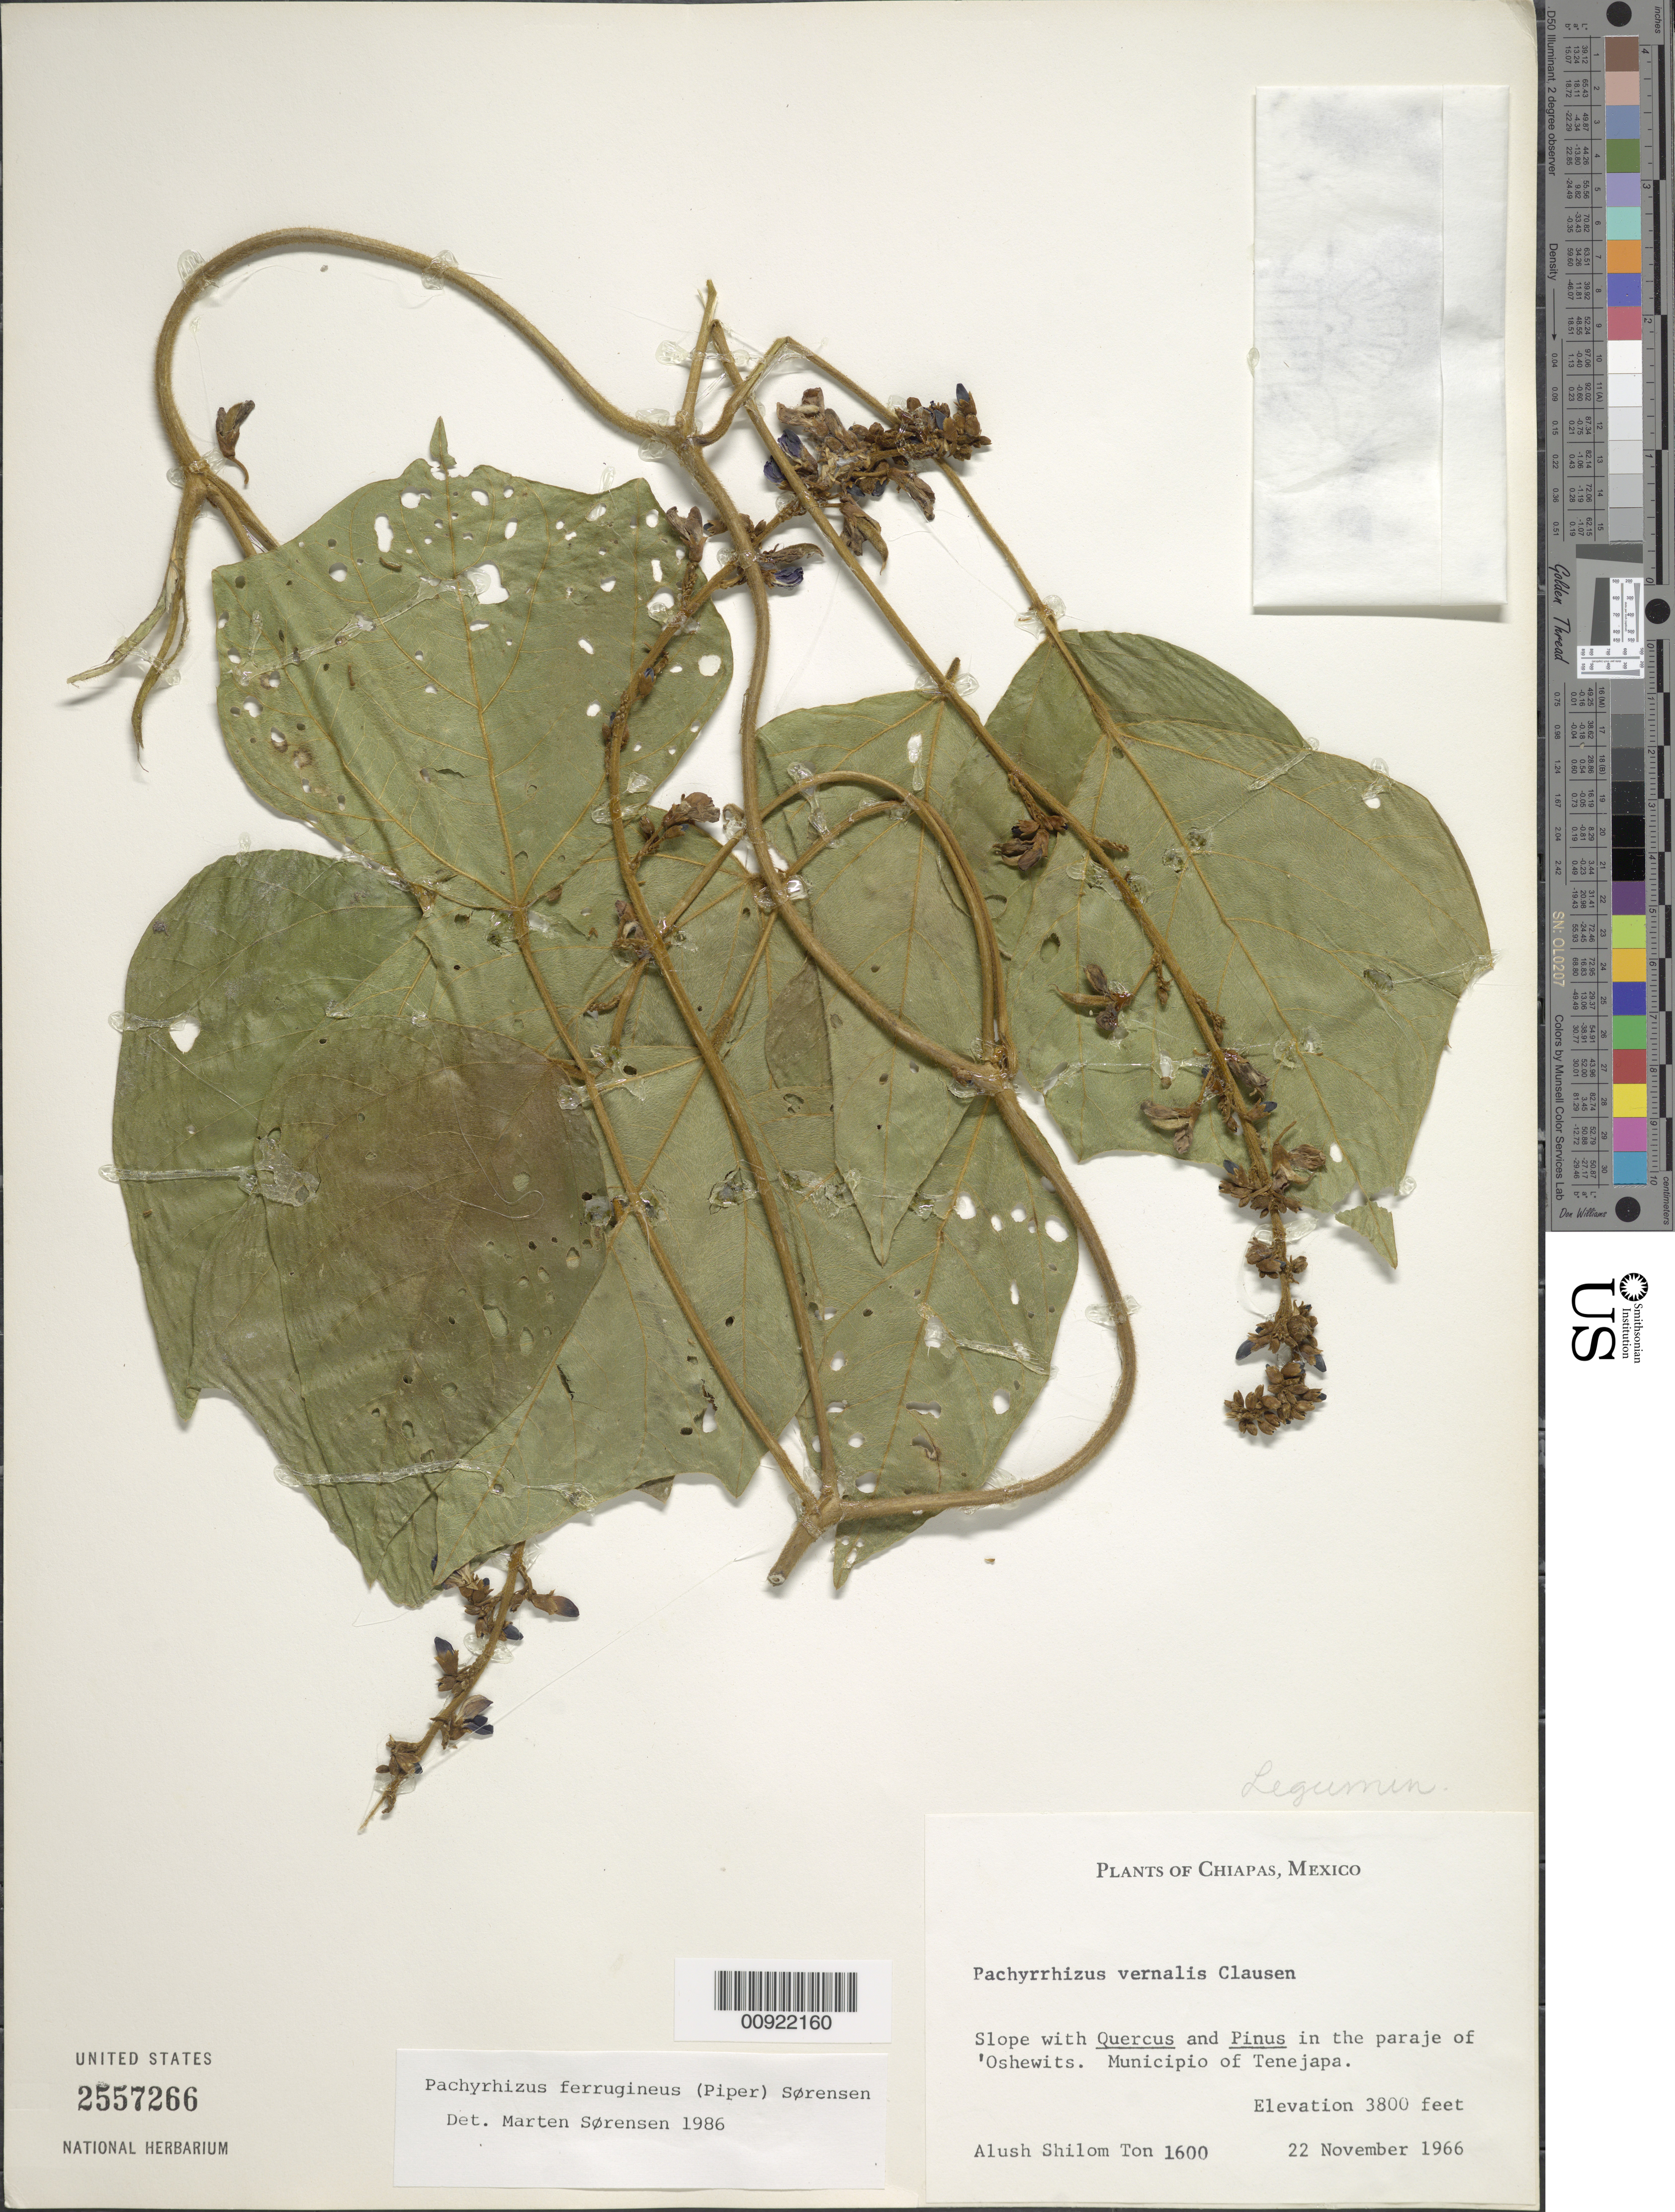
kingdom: Plantae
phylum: Tracheophyta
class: Magnoliopsida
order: Fabales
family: Fabaceae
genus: Pachyrhizus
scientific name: Pachyrhizus ferrugineus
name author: (Piper) M. Sørensen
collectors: A. Shilom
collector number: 1600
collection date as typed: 22 Nov 1966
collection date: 1966-11-22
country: Mexico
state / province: Chiapas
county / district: Tenejapa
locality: In the paraje of 'Oshewits. Municipio of Tenejapa, Chiapas.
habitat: Slope with Quercus and Pinus.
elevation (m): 1158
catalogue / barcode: US 2557266